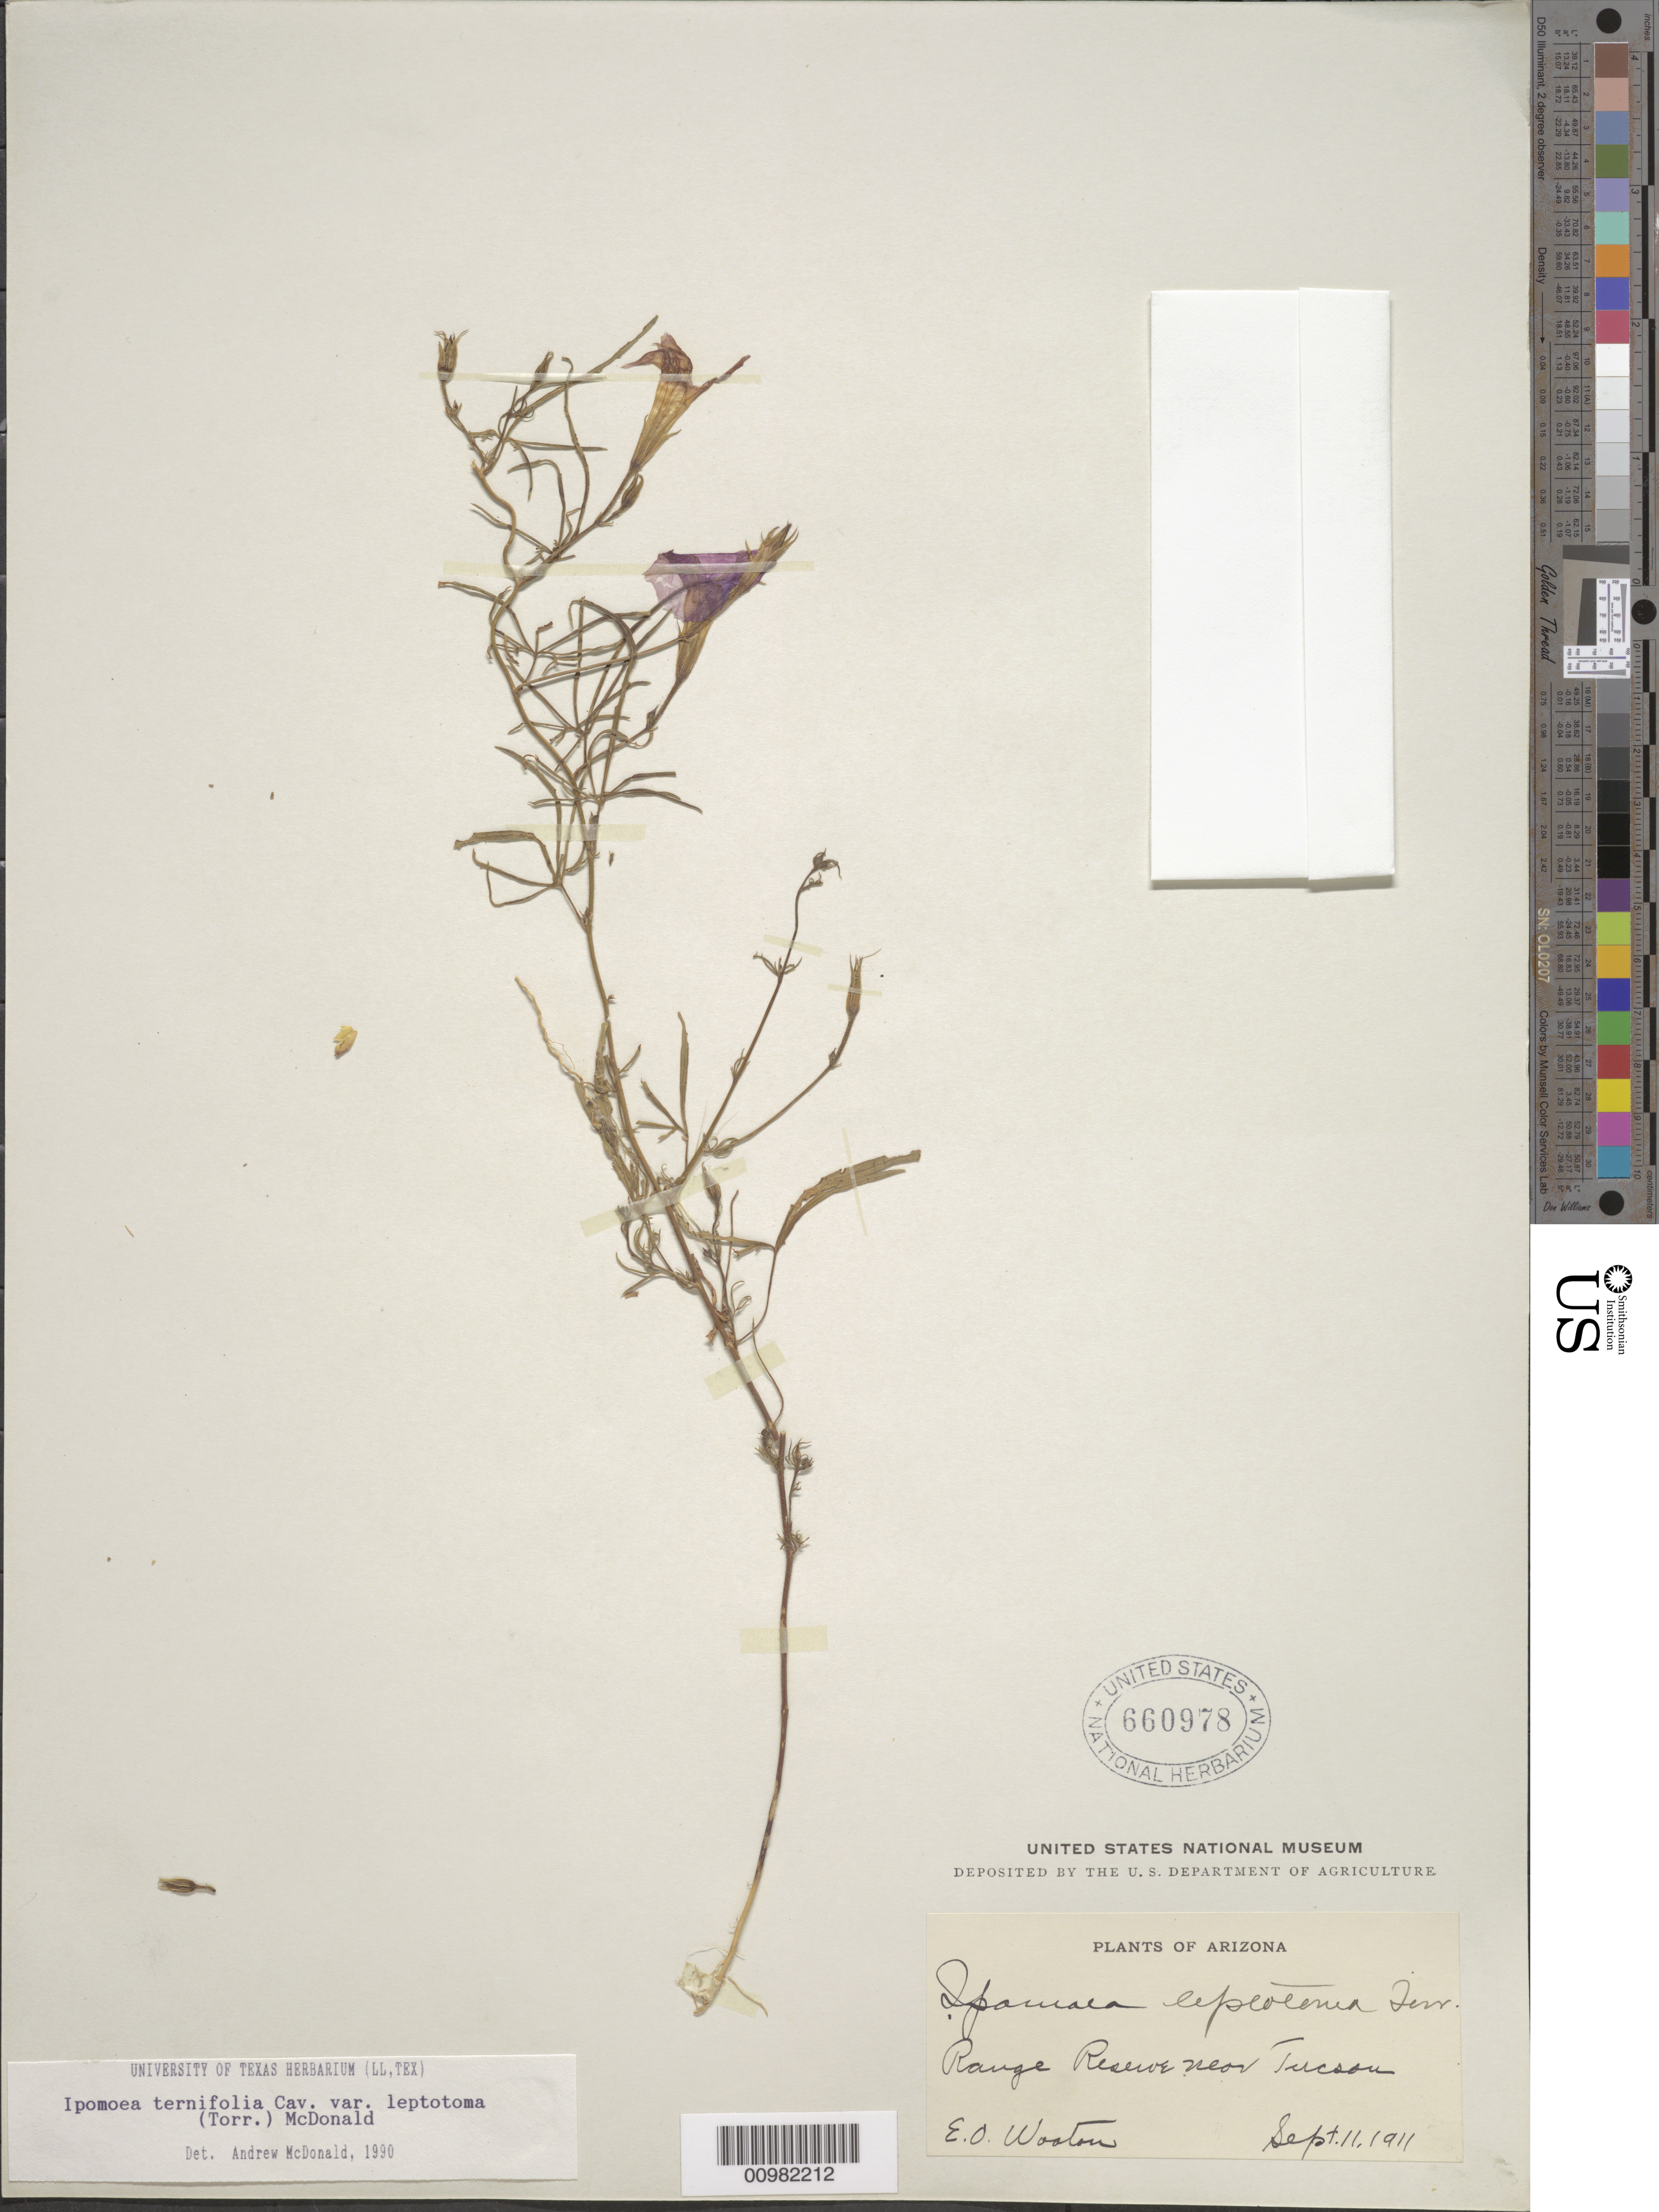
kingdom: Plantae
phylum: Tracheophyta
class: Magnoliopsida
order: Solanales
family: Convolvulaceae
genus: Ipomoea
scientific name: Ipomoea ternifolia var. leptotoma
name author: (Torr.) J.A. McDonald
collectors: E. O. Wooton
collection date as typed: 11 Sep 1911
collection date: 1911-09-11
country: United States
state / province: Arizona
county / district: Pima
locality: Range Reserve near Tucson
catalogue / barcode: US 660978